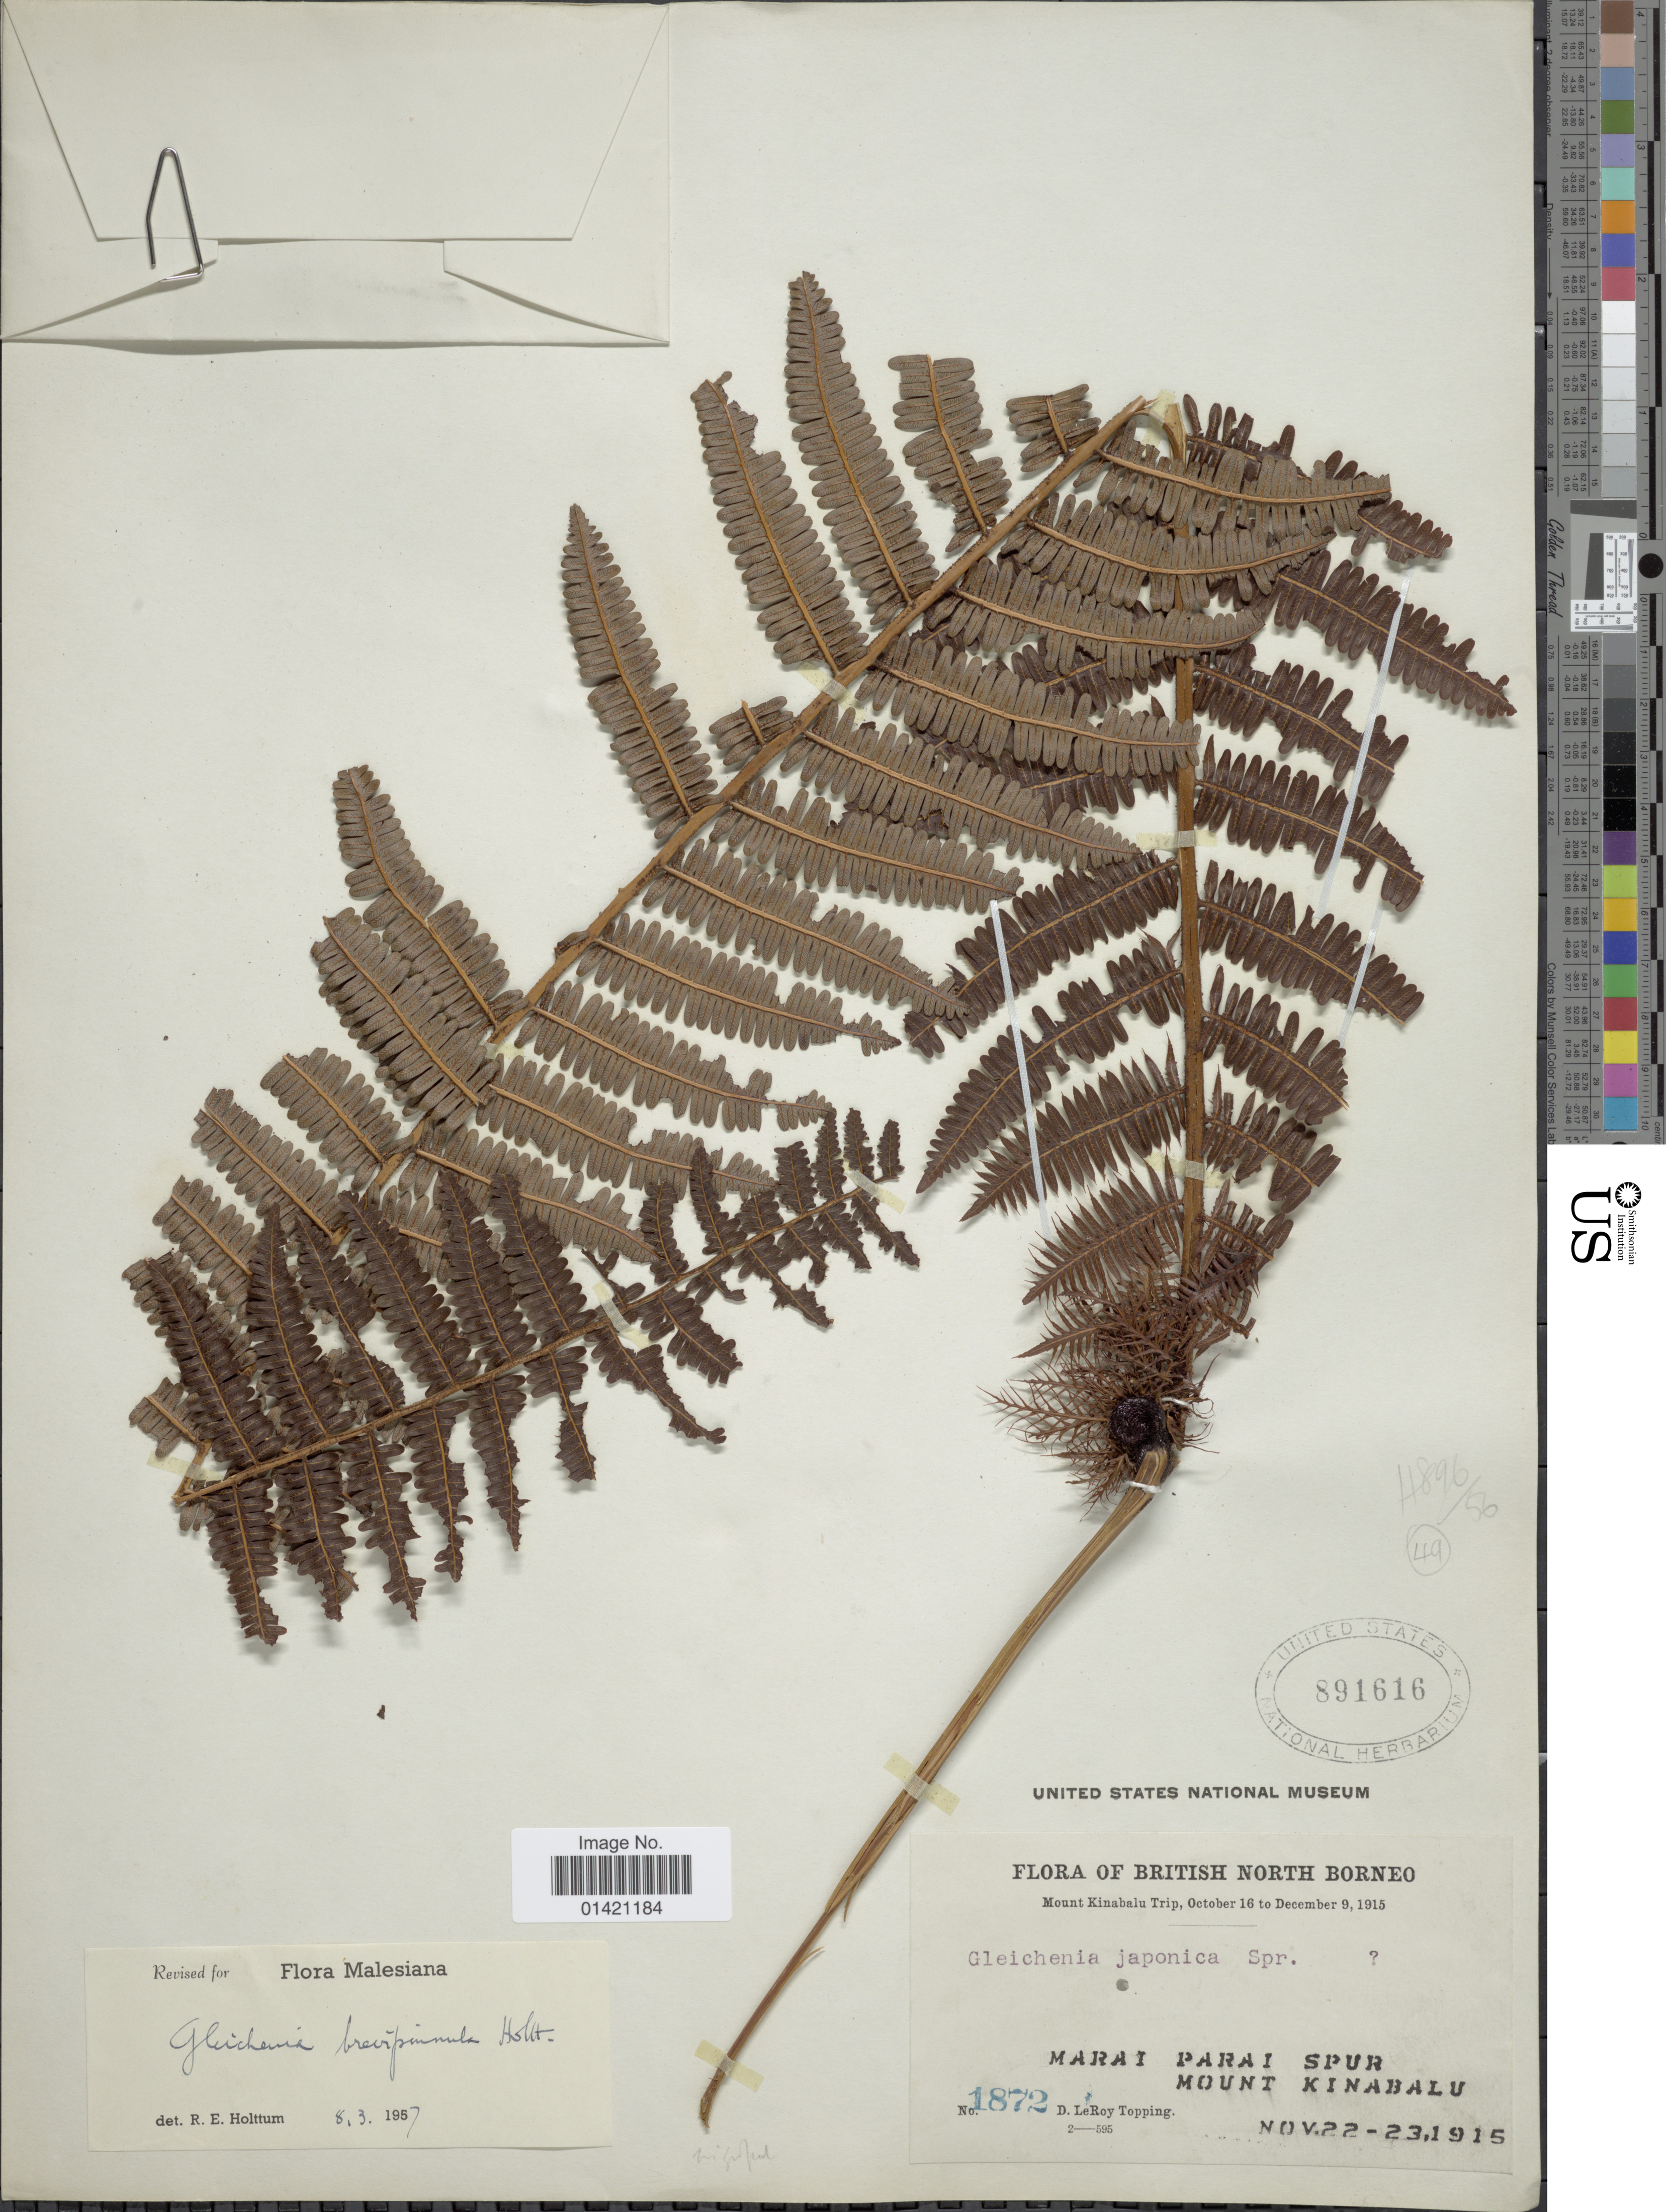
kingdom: Plantae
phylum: Tracheophyta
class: Polypodiopsida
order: Gleicheniales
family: Gleicheniaceae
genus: Diplopterygium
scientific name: Diplopterygium brevipinnulum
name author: (Holttum) Parris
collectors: D. L. Topping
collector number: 1872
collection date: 1915-11-22/1915-11-23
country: Malaysia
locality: British Notth Borneo. Marai Parai Spur. Mount Kinabalu.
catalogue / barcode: US 891616